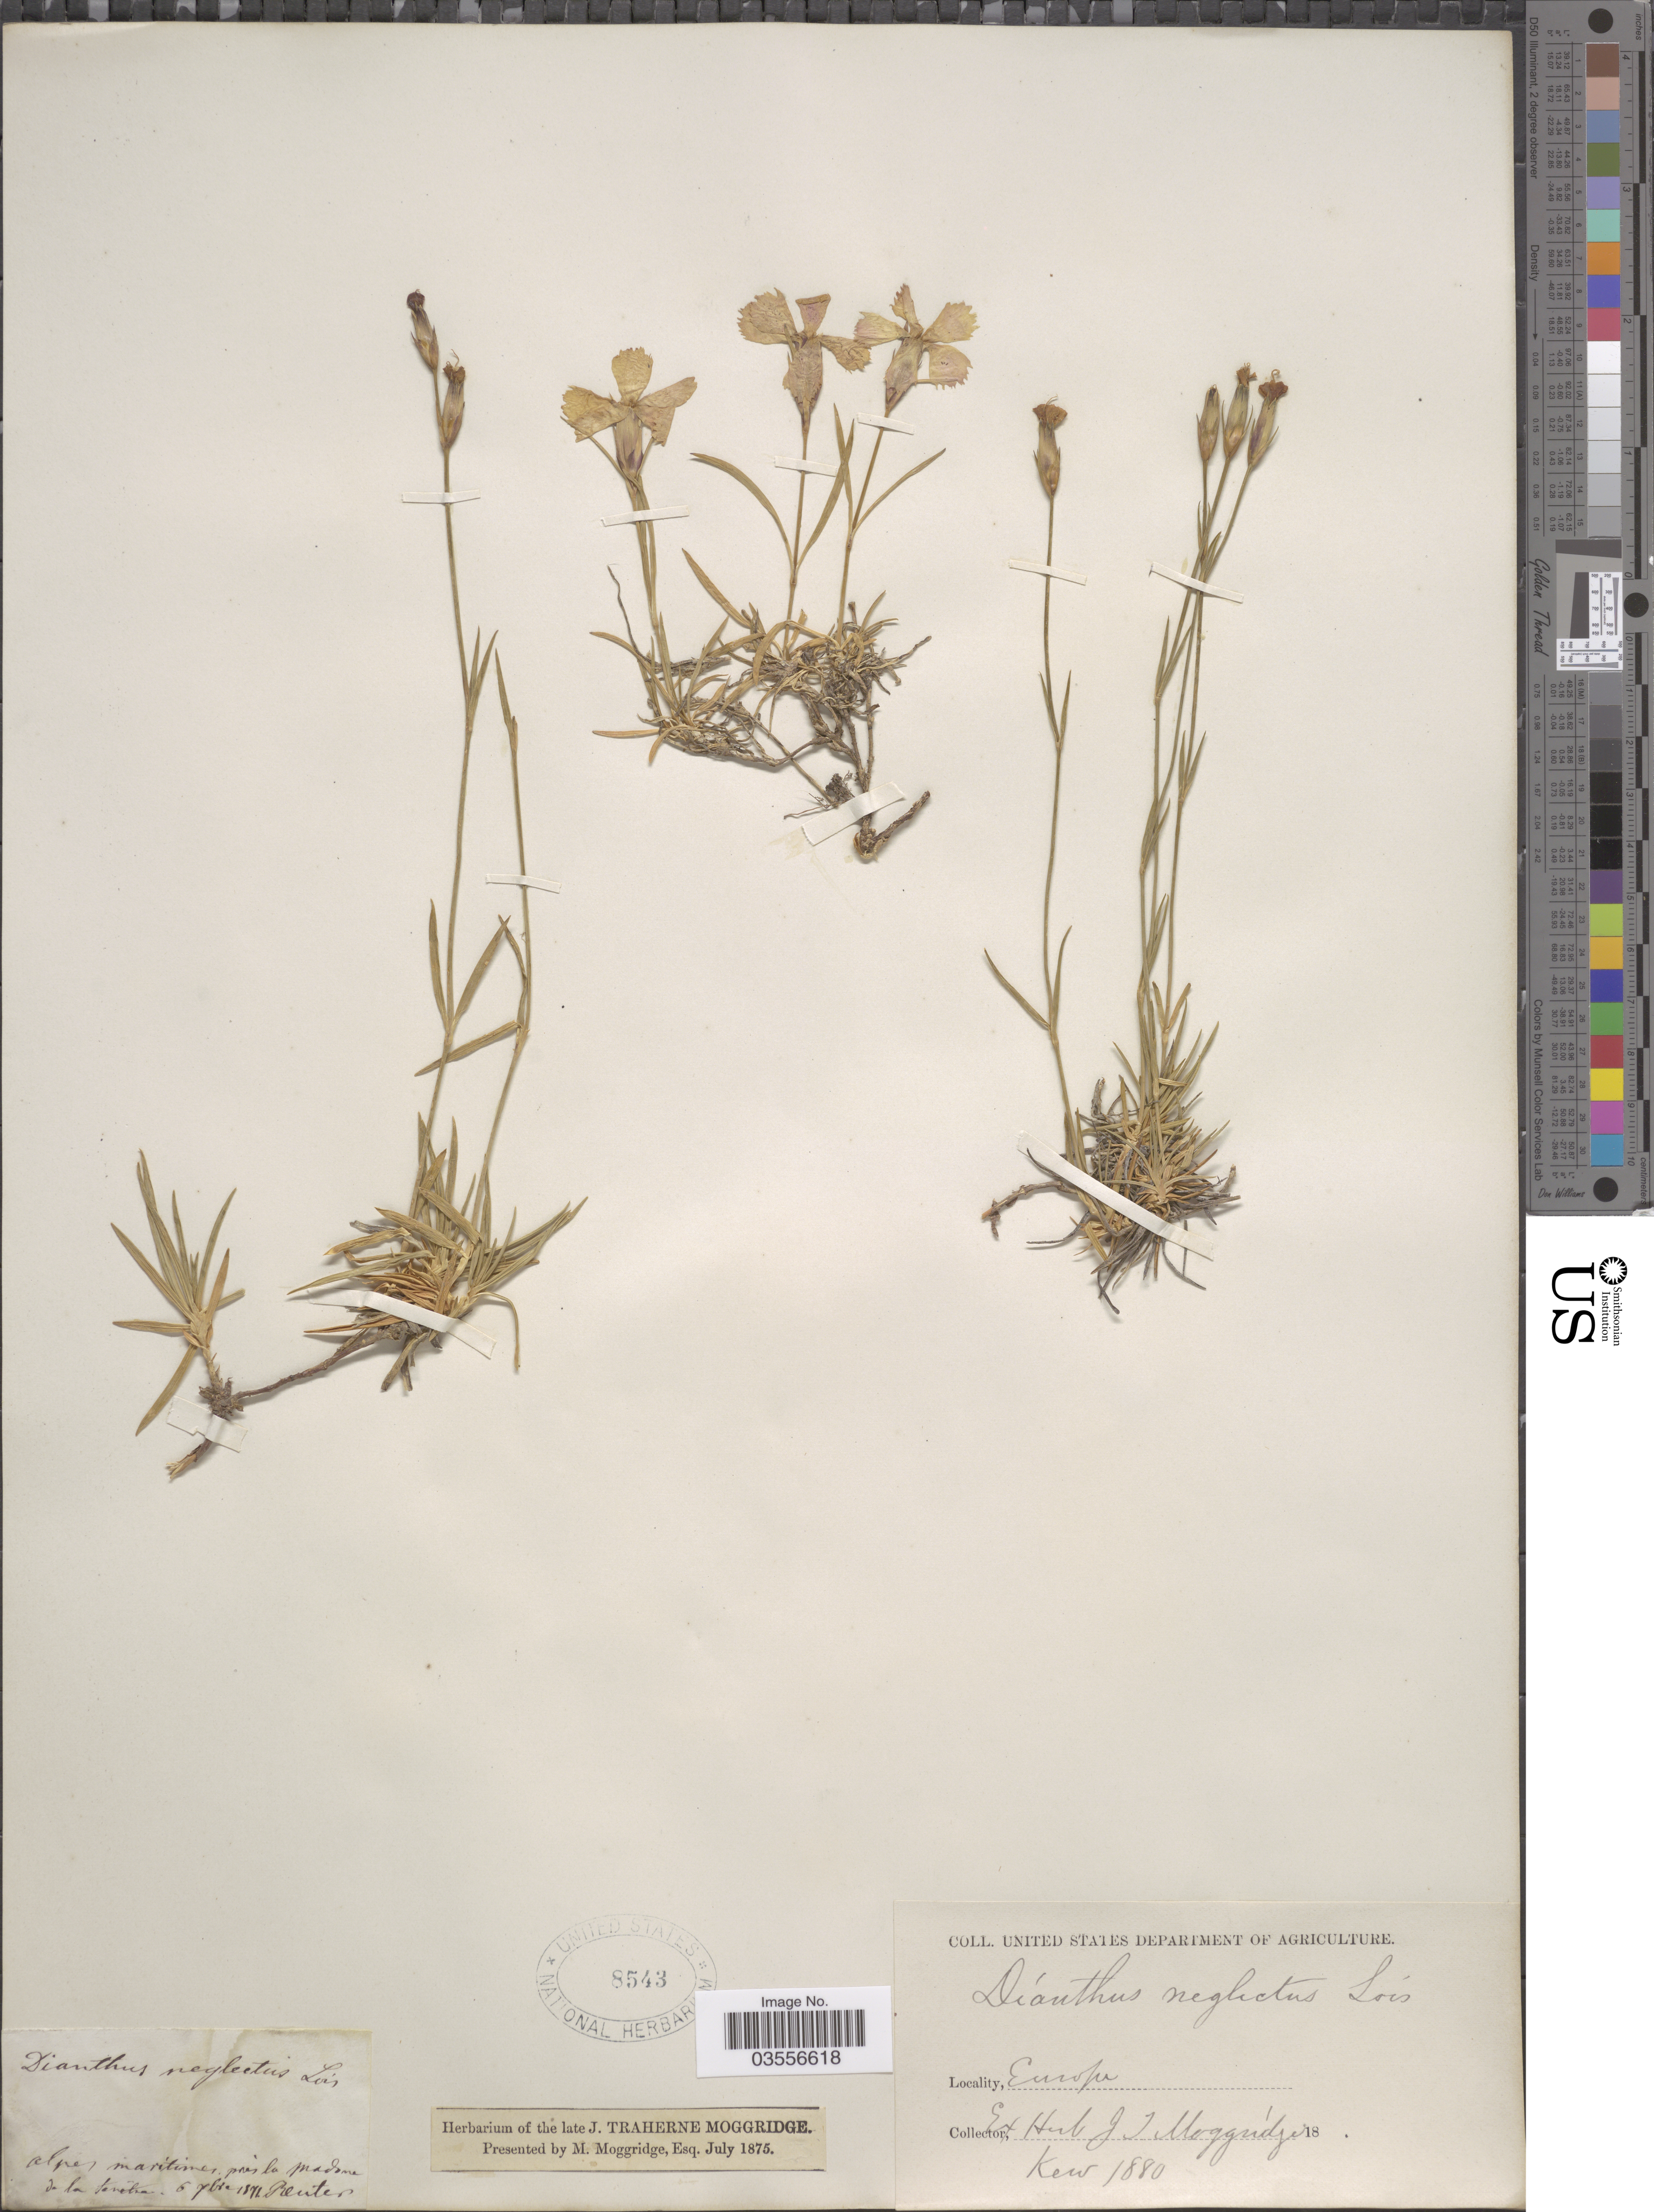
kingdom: Plantae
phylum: Tracheophyta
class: Magnoliopsida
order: Caryophyllales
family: Caryophyllaceae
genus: Dianthus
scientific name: Dianthus neglectus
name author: Loisel.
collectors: -. Reuter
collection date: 1871-09-06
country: France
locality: Alpes maritimes près la Madone de la Fenetre. Europe.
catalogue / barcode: US 8543